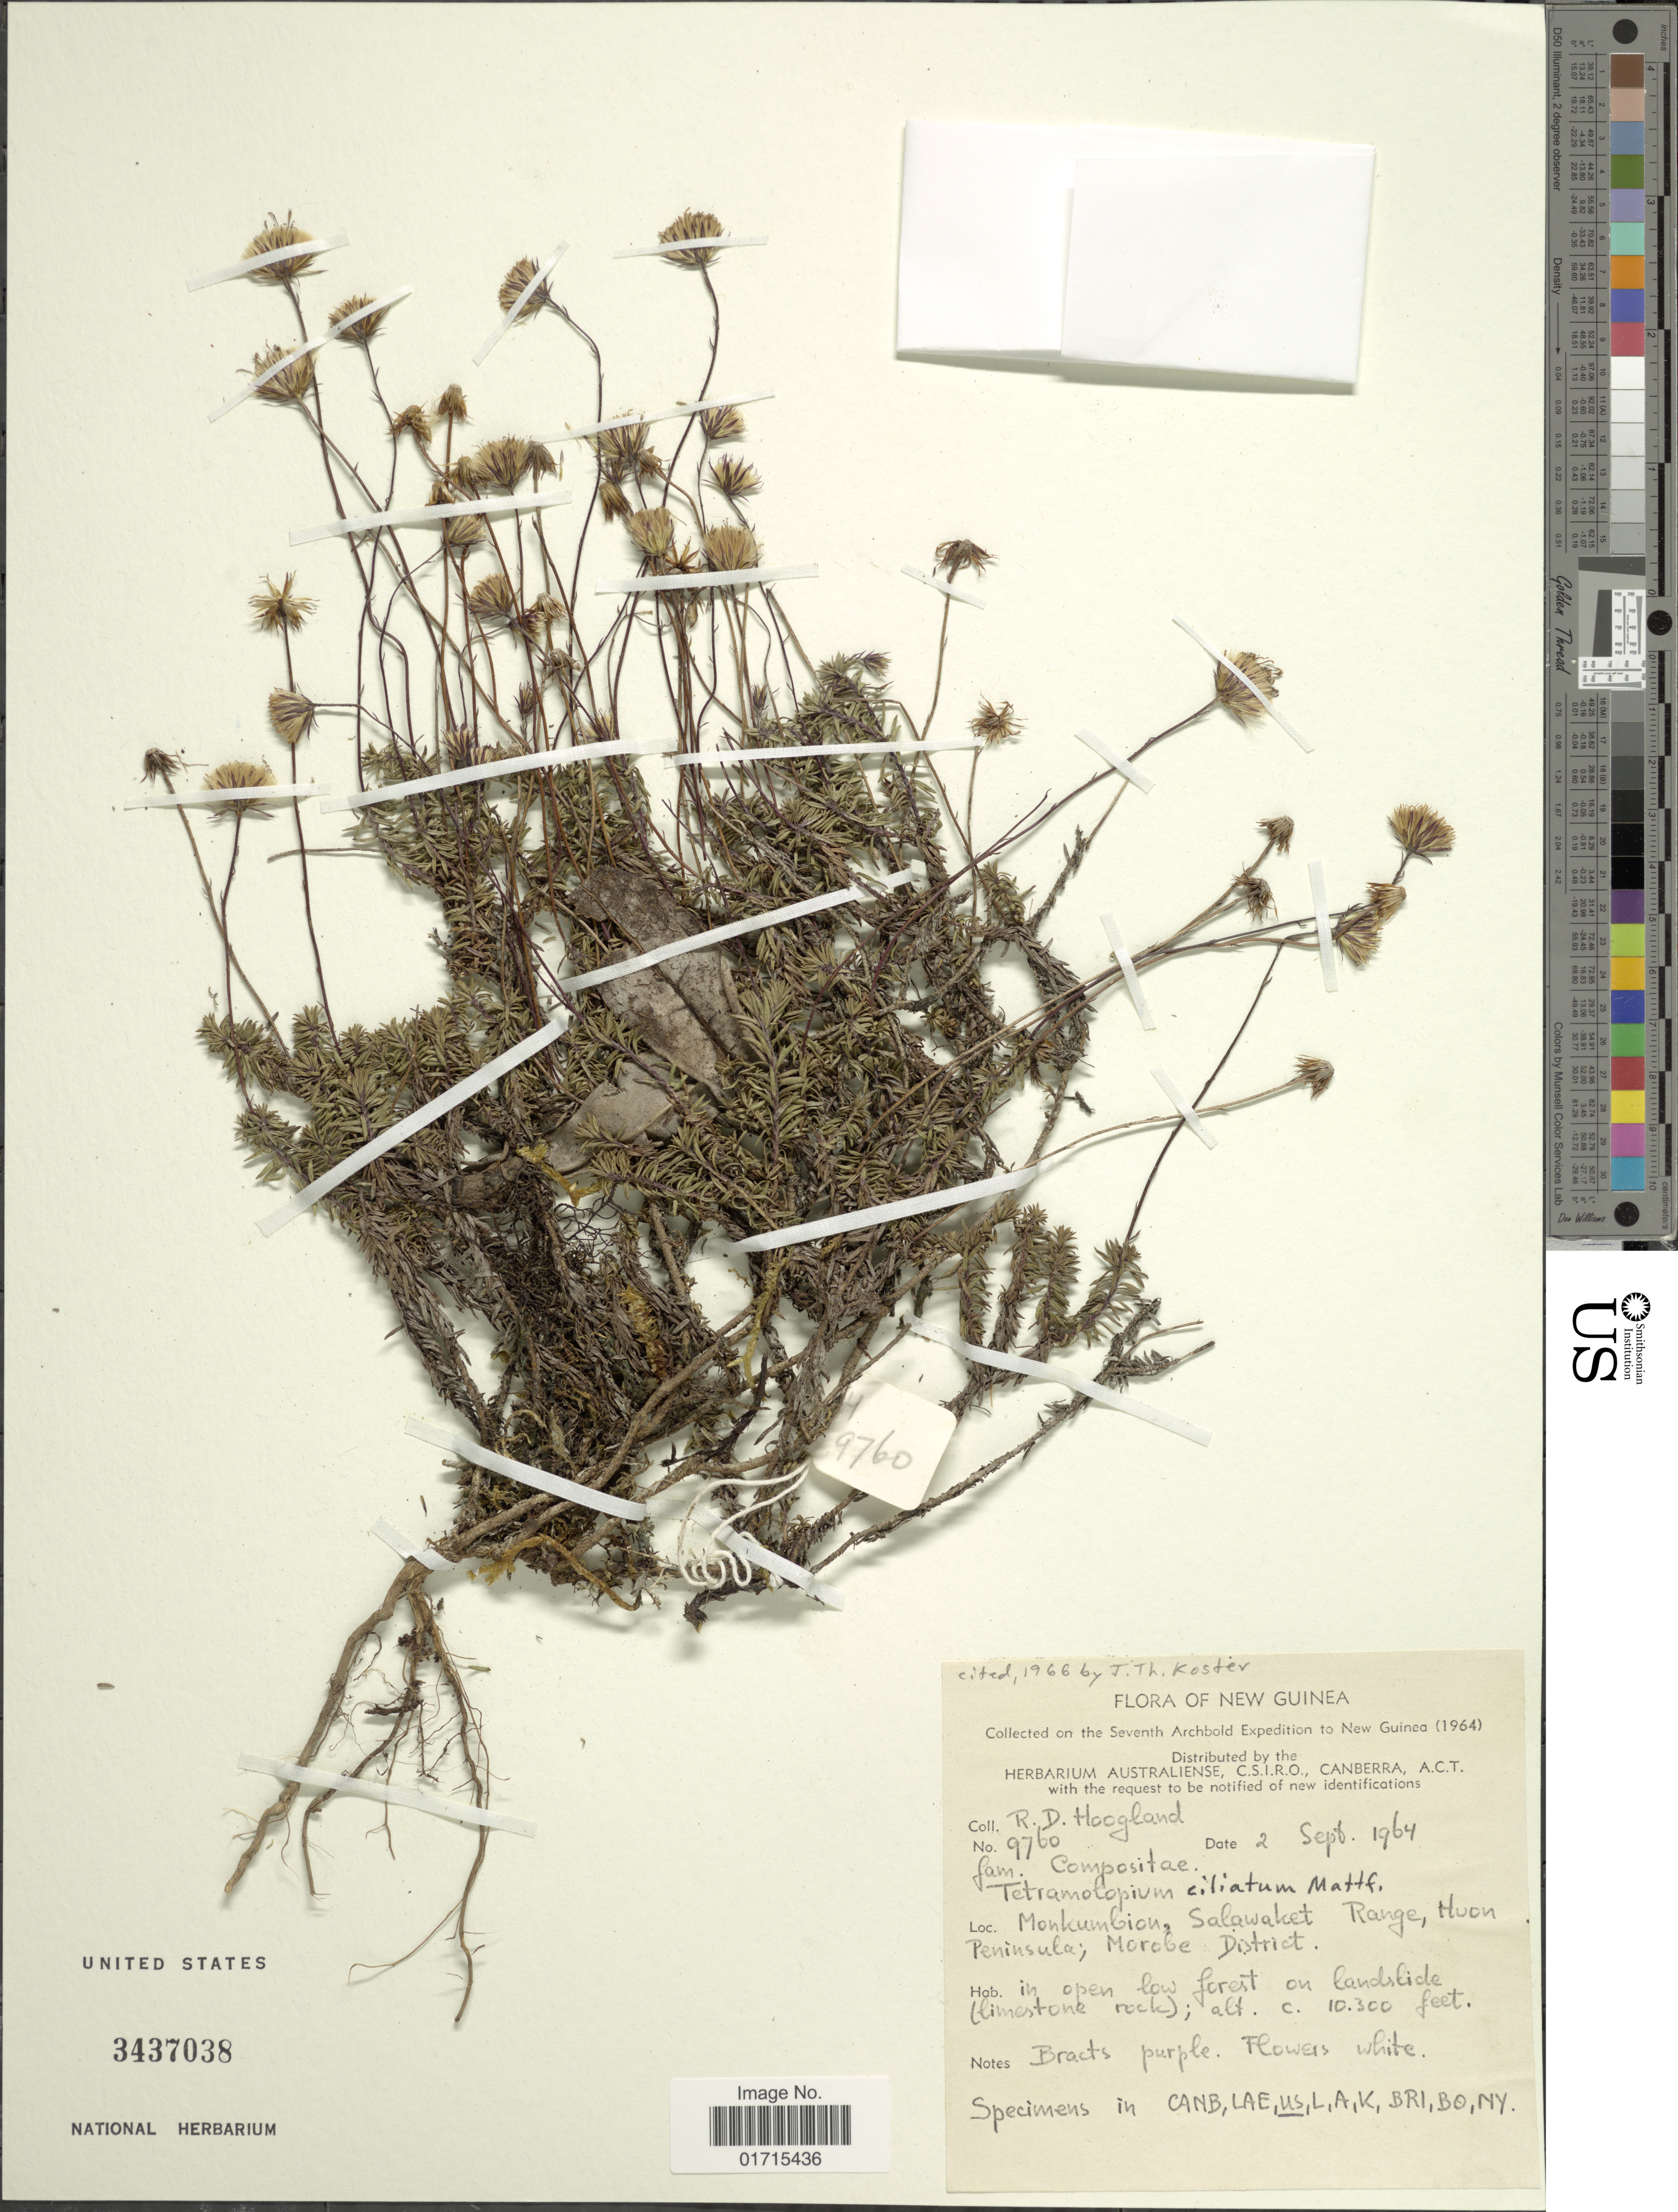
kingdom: Plantae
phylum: Tracheophyta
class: Magnoliopsida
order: Asterales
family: Asteraceae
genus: Tetramolopium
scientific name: Tetramolopium ciliatum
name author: Mattf.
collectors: R. D. Hoogland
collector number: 9760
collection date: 1964-09-02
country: Papua New Guinea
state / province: Morobe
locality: Monkumbion, Salawaket Range, Huon Peninsula; Morobe District, New Guinea.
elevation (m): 3139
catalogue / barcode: US 3437038